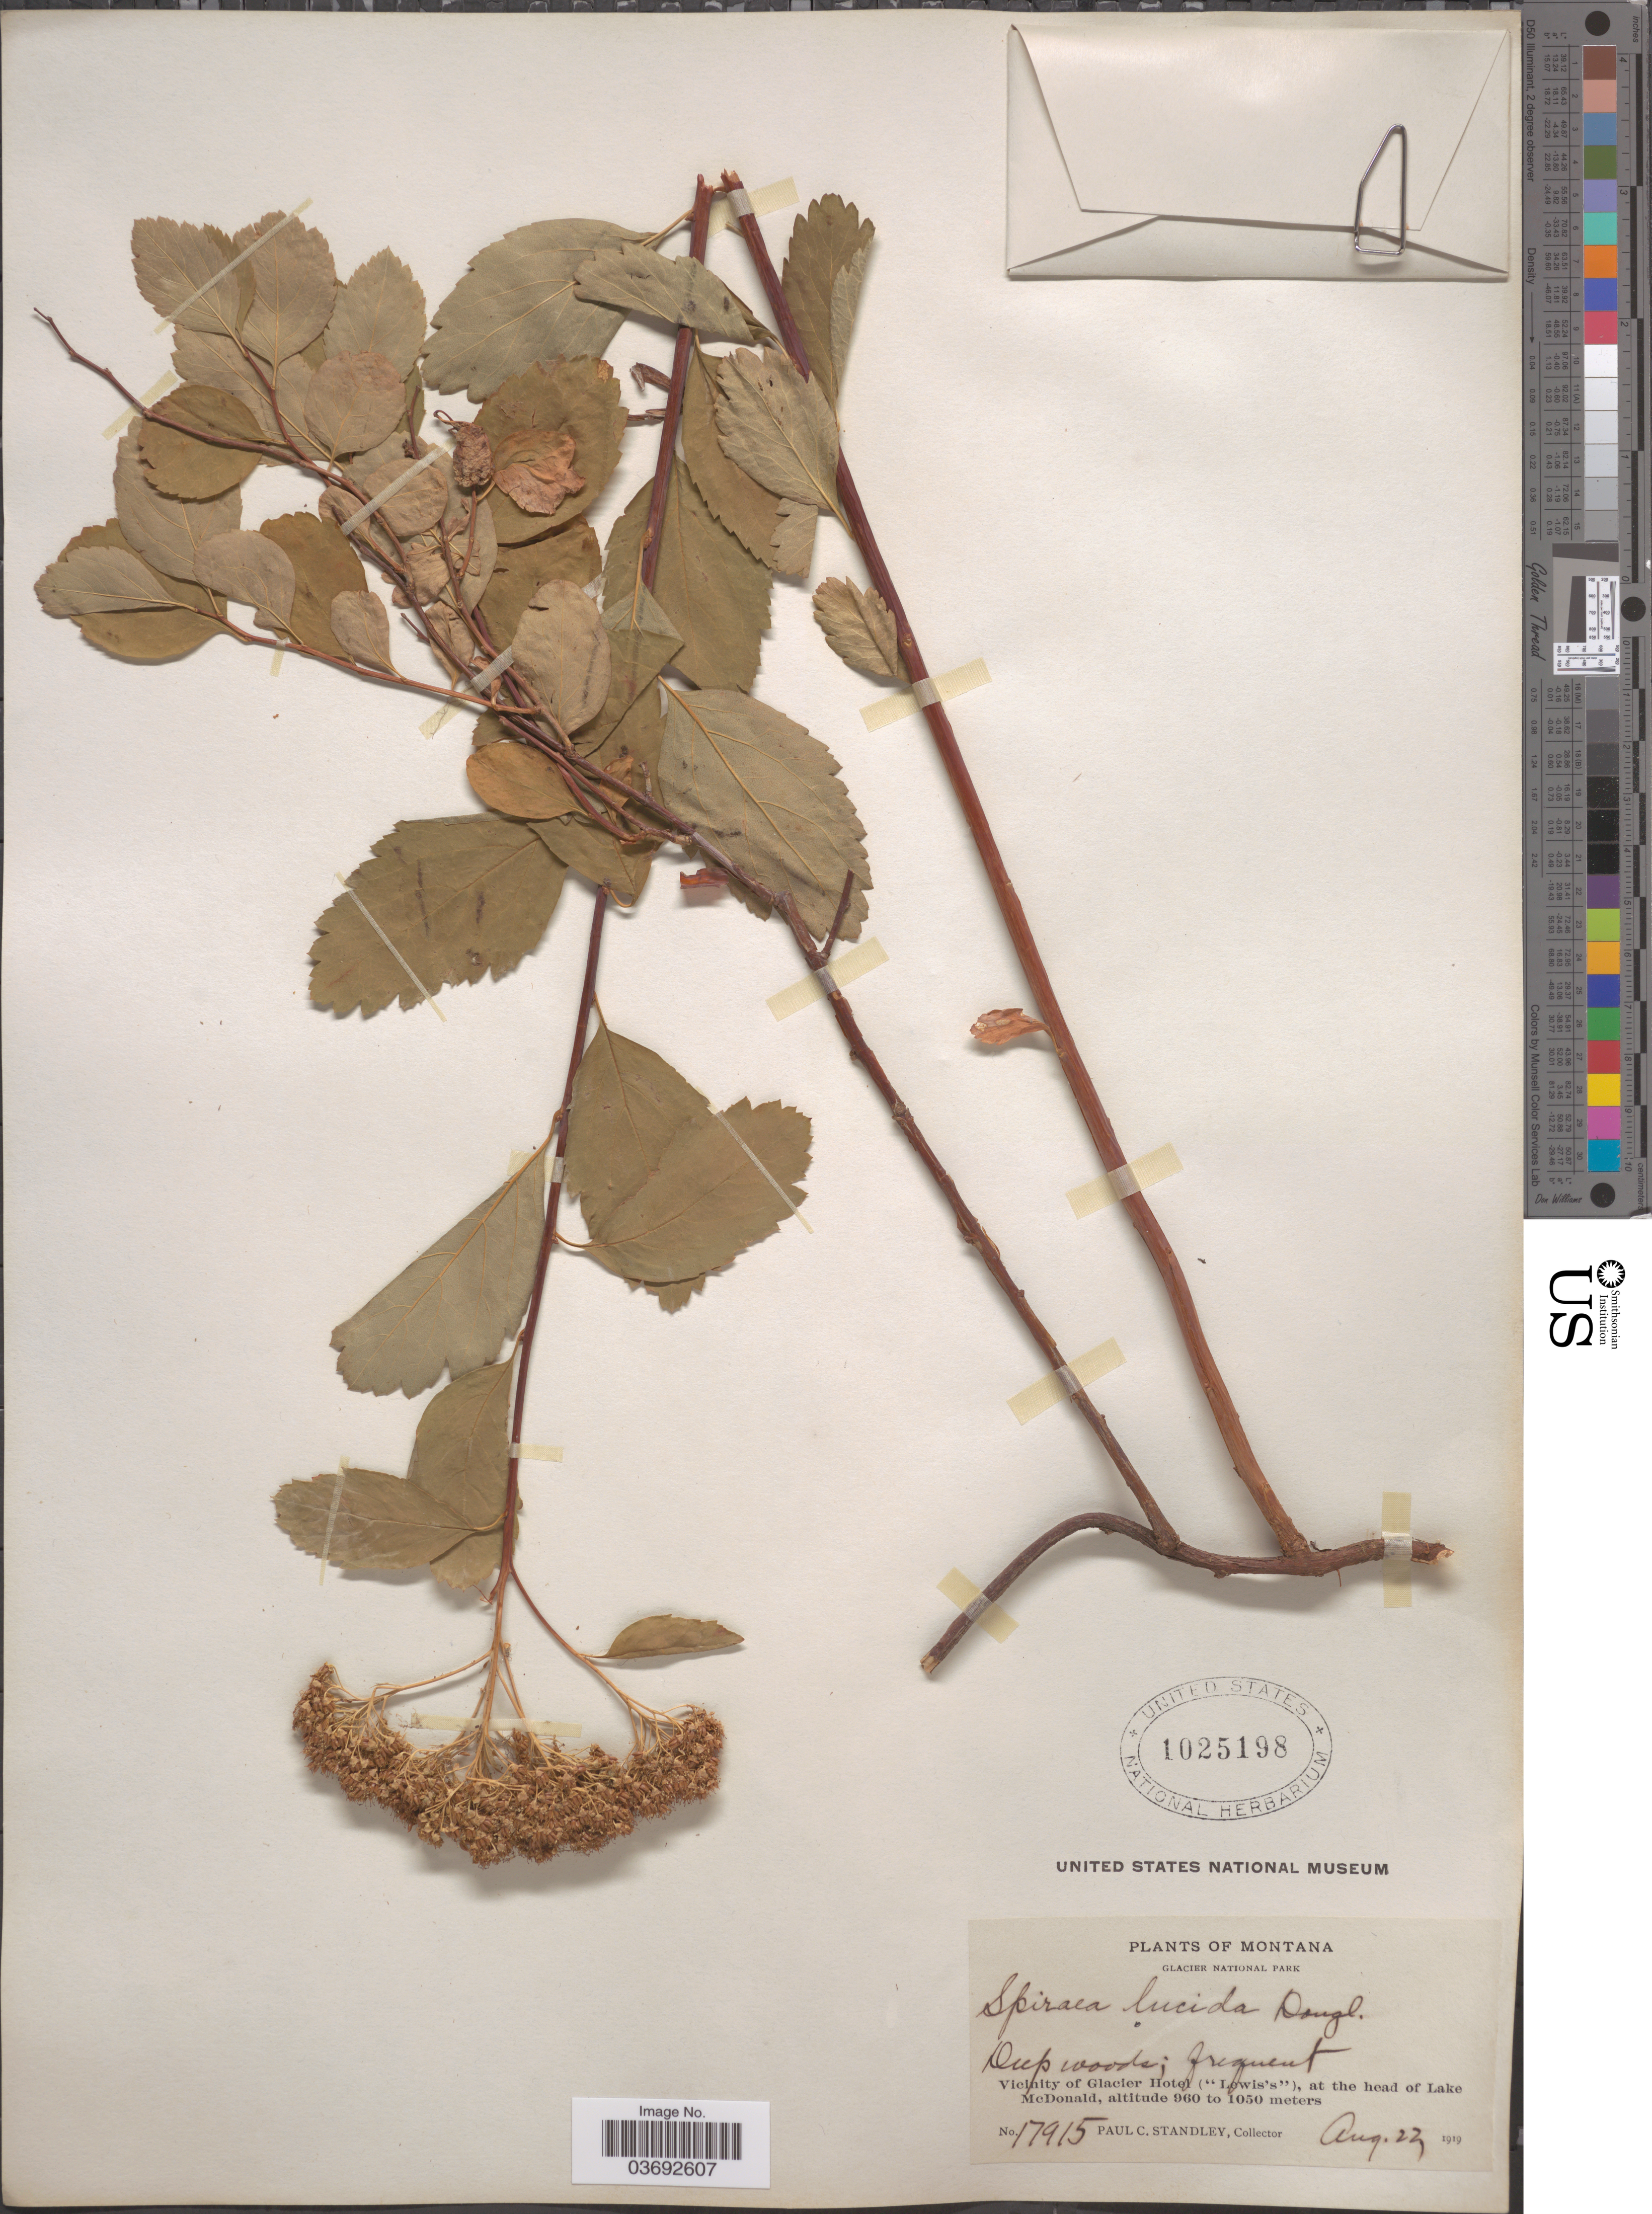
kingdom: Plantae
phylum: Tracheophyta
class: Magnoliopsida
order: Rosales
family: Rosaceae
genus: Spiraea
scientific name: Spiraea lucida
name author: Douglas ex Greene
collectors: P. C. Standley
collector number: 17915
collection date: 1919-08-22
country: United States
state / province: Montana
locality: Glacier National Park. Vicinity of Glacier Hotel ("Lewis's"), at the head of Lake McDonald.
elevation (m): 960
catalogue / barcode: US 1025198